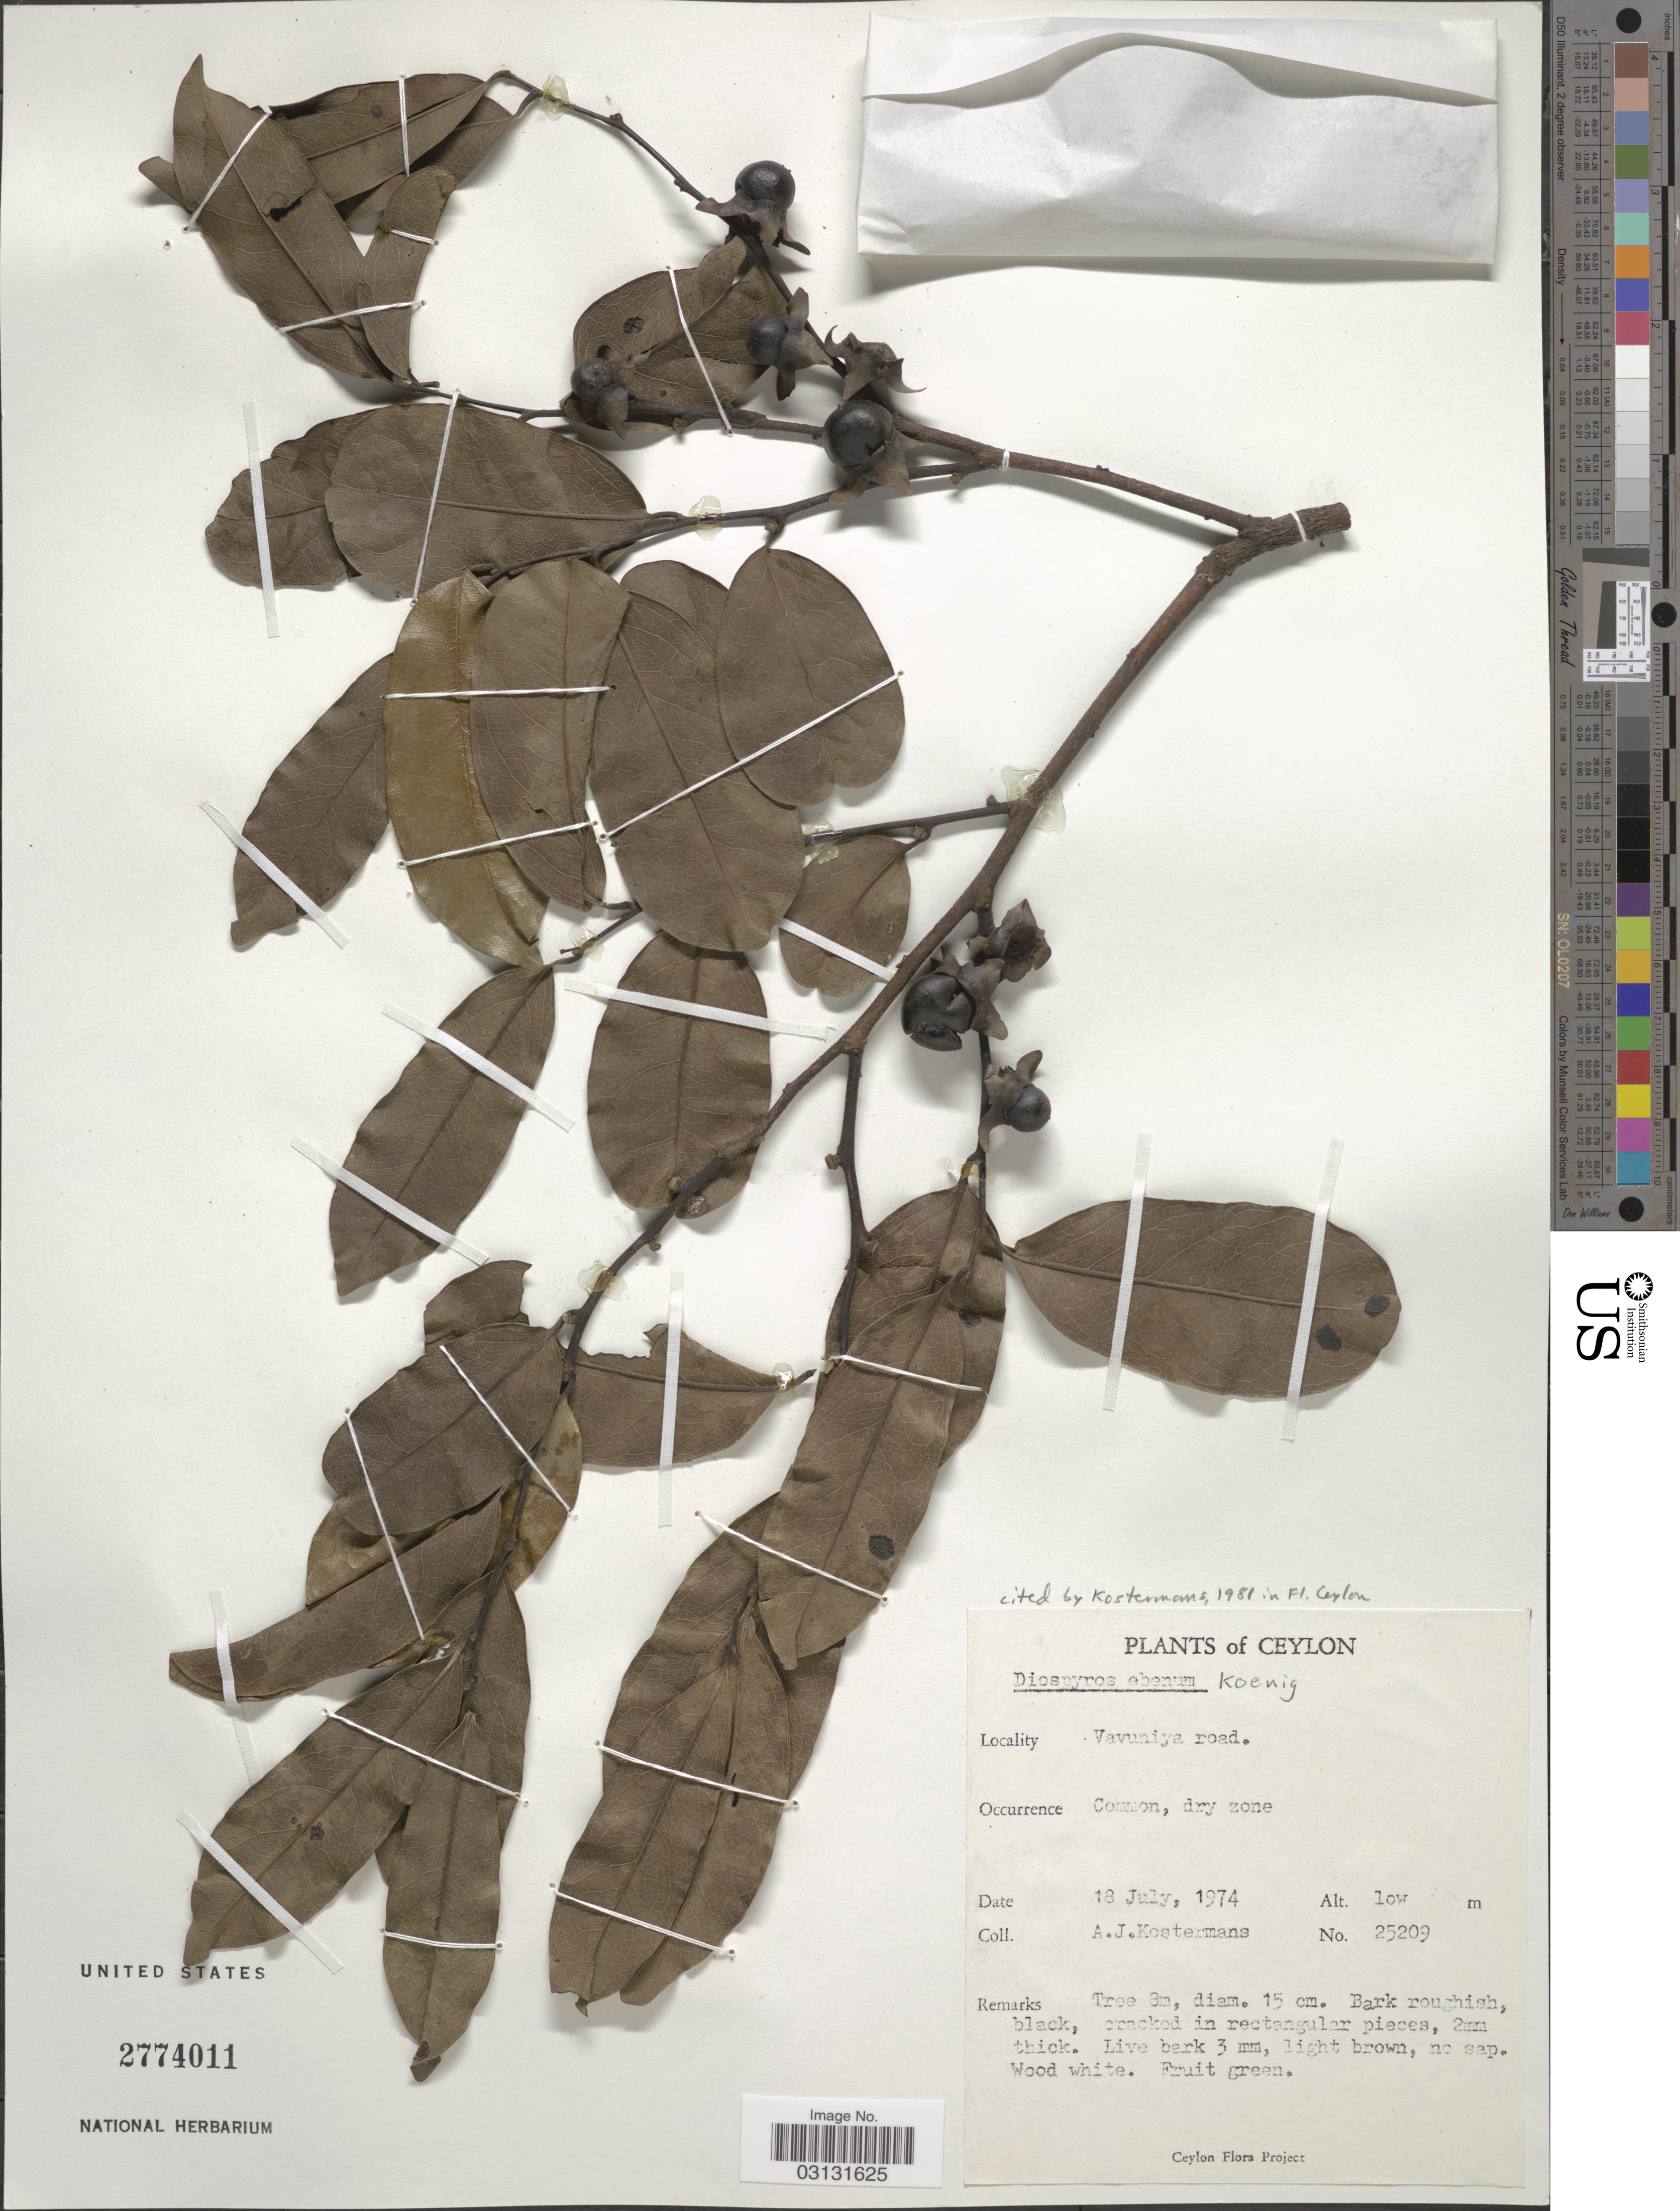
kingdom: Plantae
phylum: Tracheophyta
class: Magnoliopsida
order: Ericales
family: Ebenaceae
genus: Diospyros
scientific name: Diospyros ebenum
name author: J. Koenig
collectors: A. J. G. Kostermans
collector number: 25209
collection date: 1974-07-18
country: Sri Lanka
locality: Ceylon. Vanuniya road.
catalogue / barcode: US 2774011